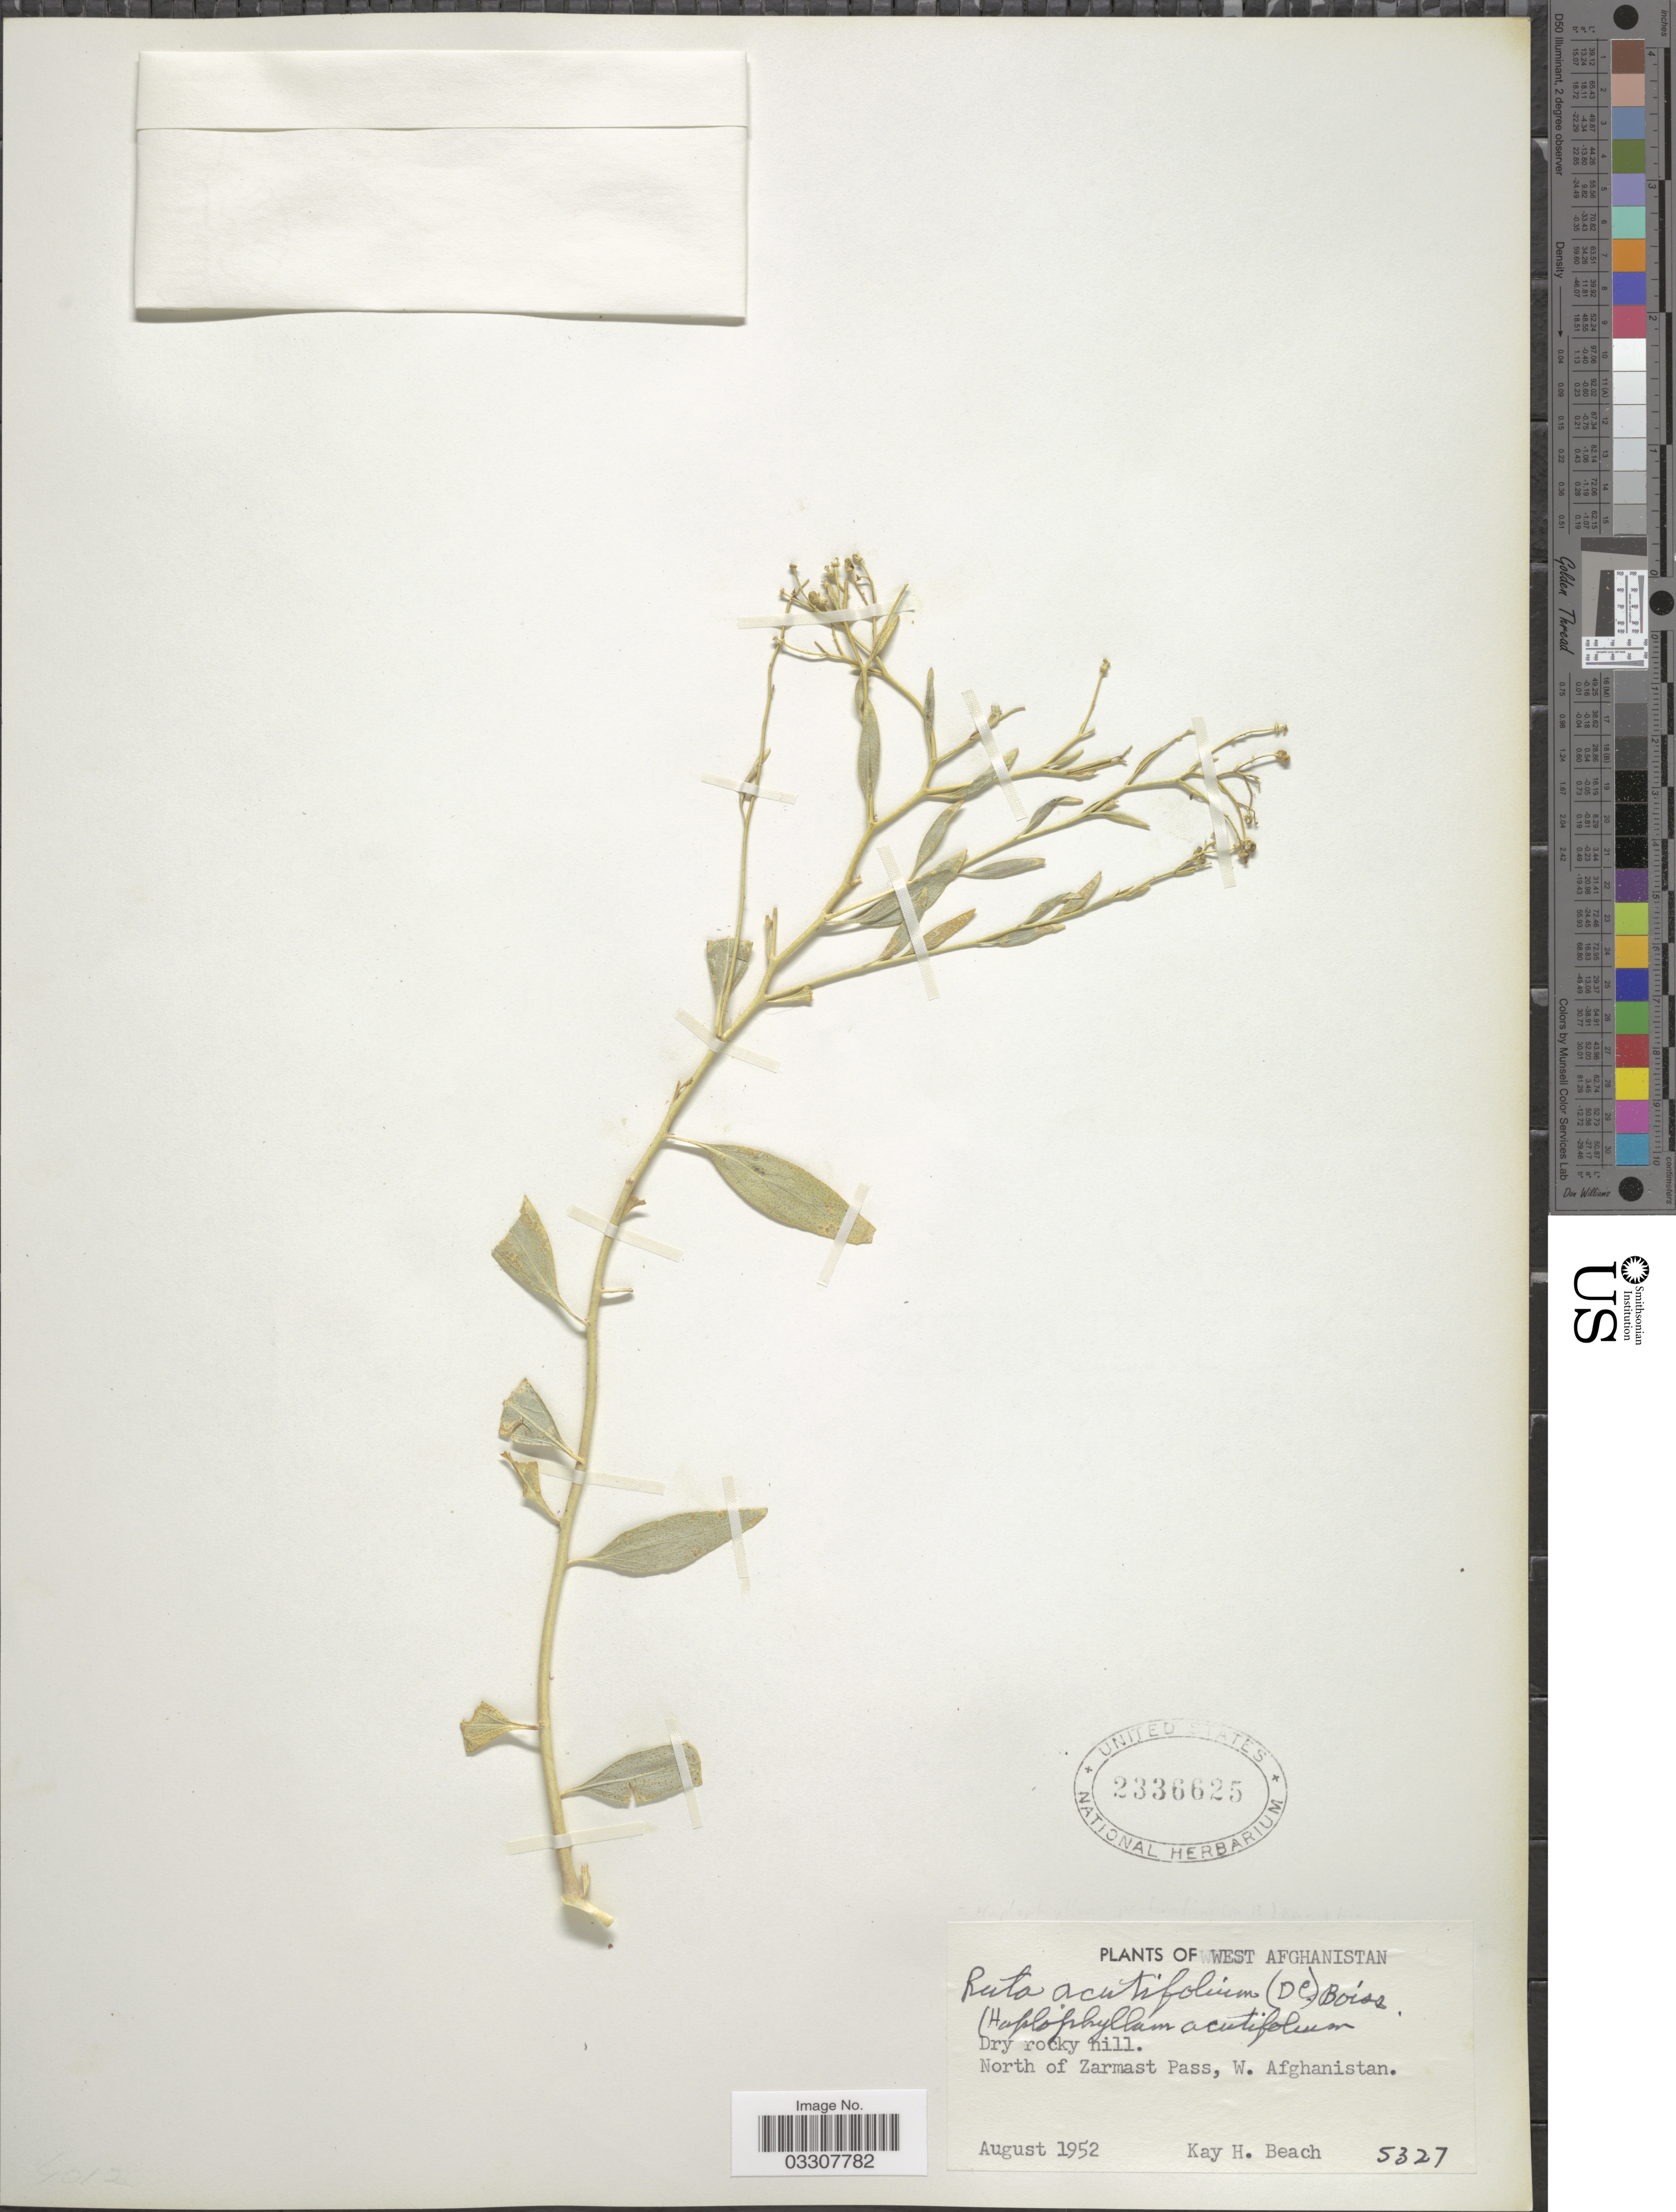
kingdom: Plantae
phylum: Tracheophyta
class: Magnoliopsida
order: Sapindales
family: Rutaceae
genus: Haplophyllum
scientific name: Haplophyllum acutifolium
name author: (DC.) G. Don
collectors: K. H. Beach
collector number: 5327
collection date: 1952-08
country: Afghanistan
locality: West Afghanistan. North of Zarmast Pass, W. Afghanistan.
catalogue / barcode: US 2336625